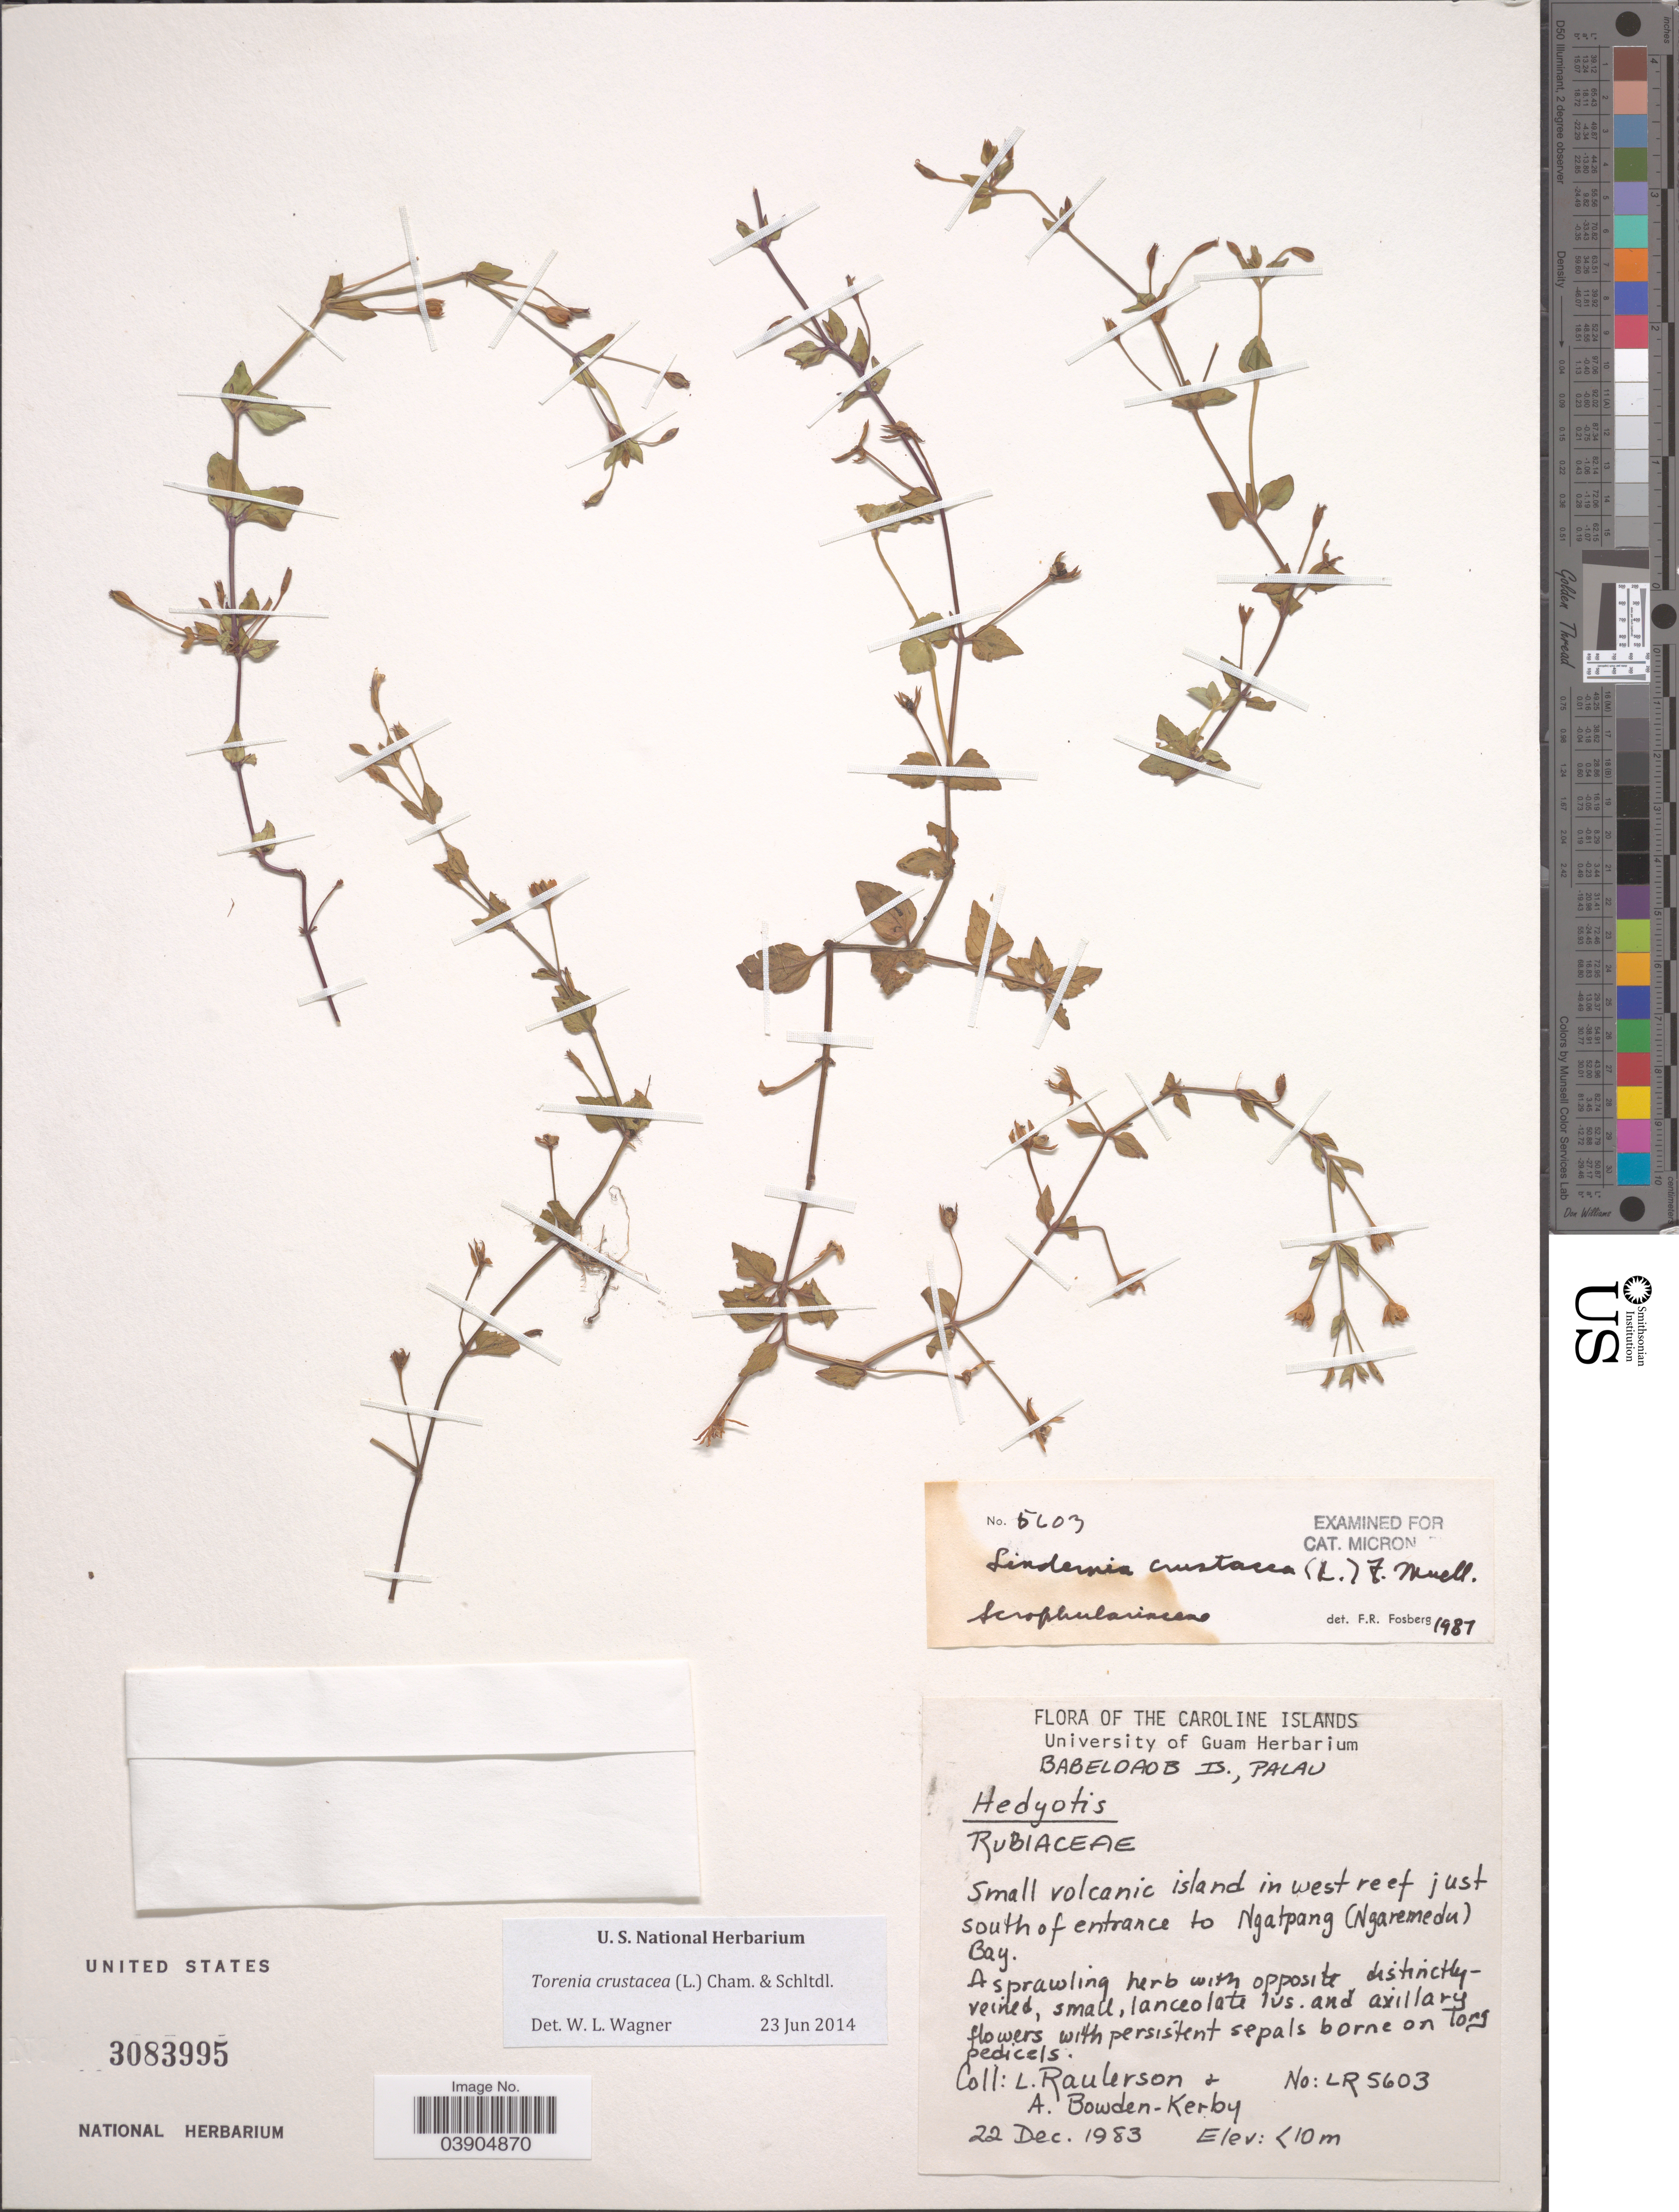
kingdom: Plantae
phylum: Tracheophyta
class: Magnoliopsida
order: Lamiales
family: Linderniaceae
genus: Lindernia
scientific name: Lindernia crustacea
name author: (L.) F. Muell.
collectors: L. Raulerson & A. Bowden-Kerby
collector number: LR 5603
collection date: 1983-12-22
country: Palau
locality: The Caroline Islands. Babeldaob Is., Palau. Small volcanic island in west reef just south of entrance to Ngatpang (Ngaremedu) Bay.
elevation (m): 10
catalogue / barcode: US 3083995